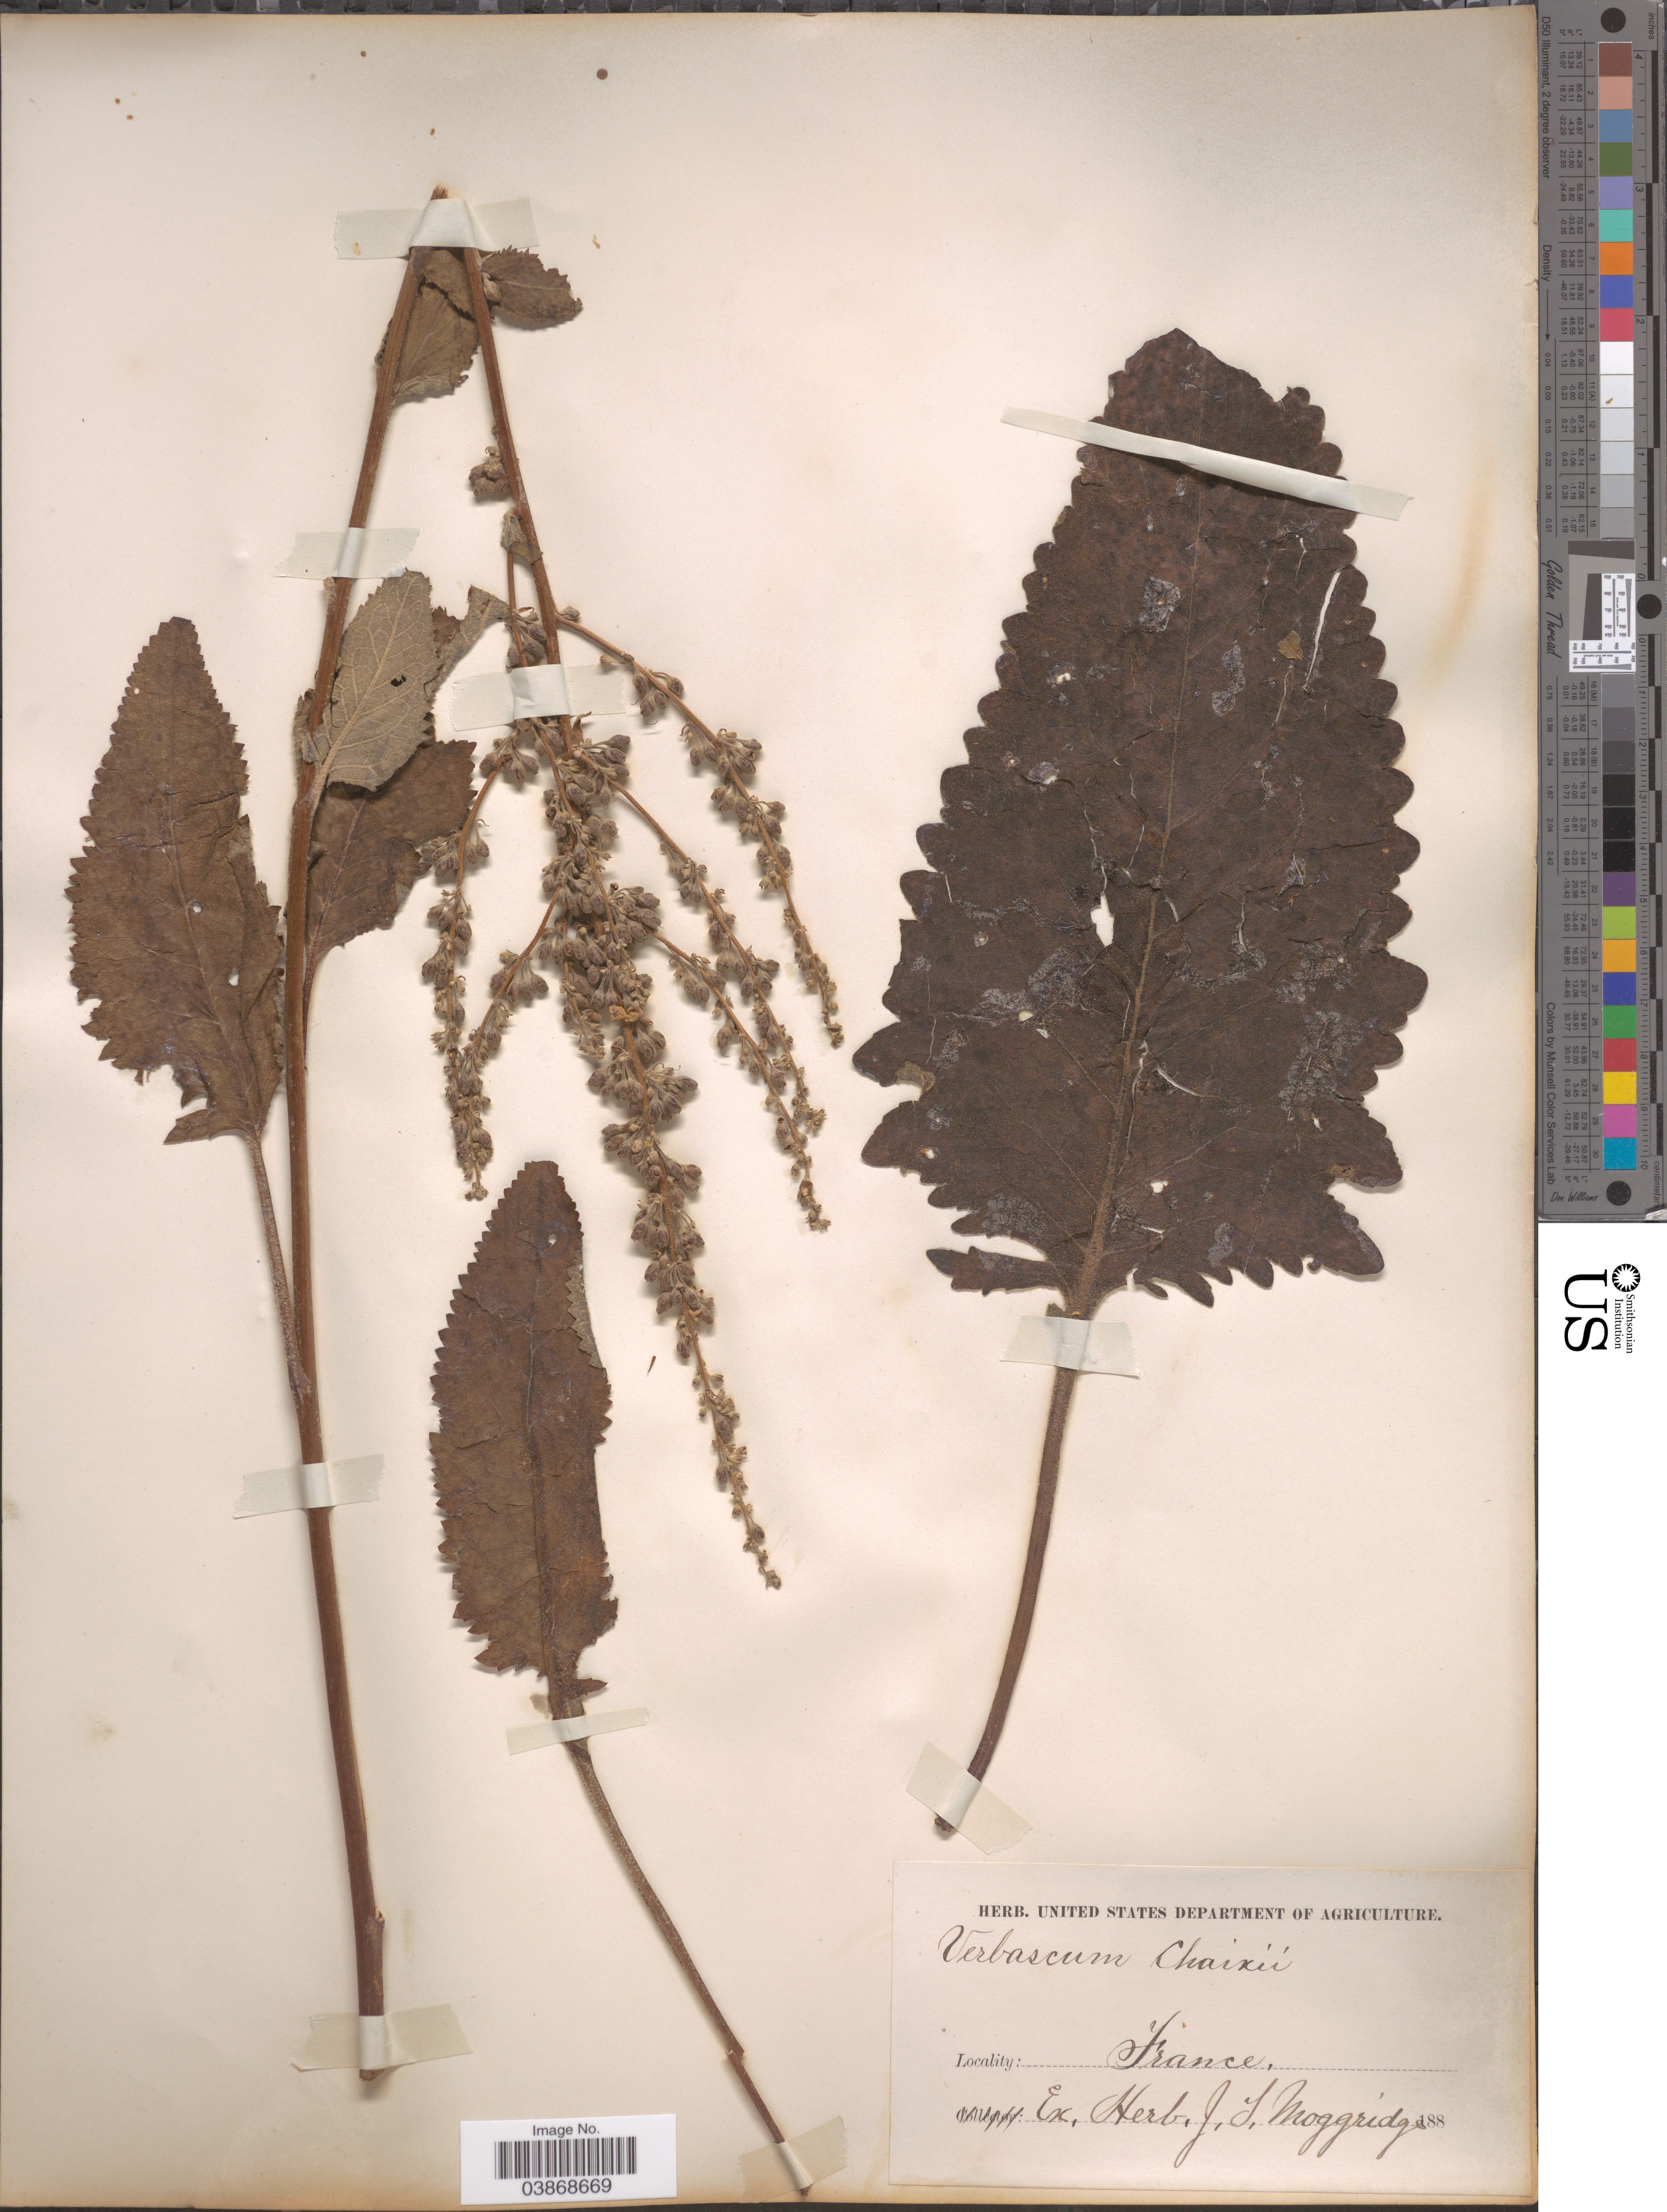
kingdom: Plantae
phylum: Tracheophyta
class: Magnoliopsida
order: Lamiales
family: Scrophulariaceae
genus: Verbascum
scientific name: Verbascum chaixii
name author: Vill.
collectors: ex herb. J.T. Moggridge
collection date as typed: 188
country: France